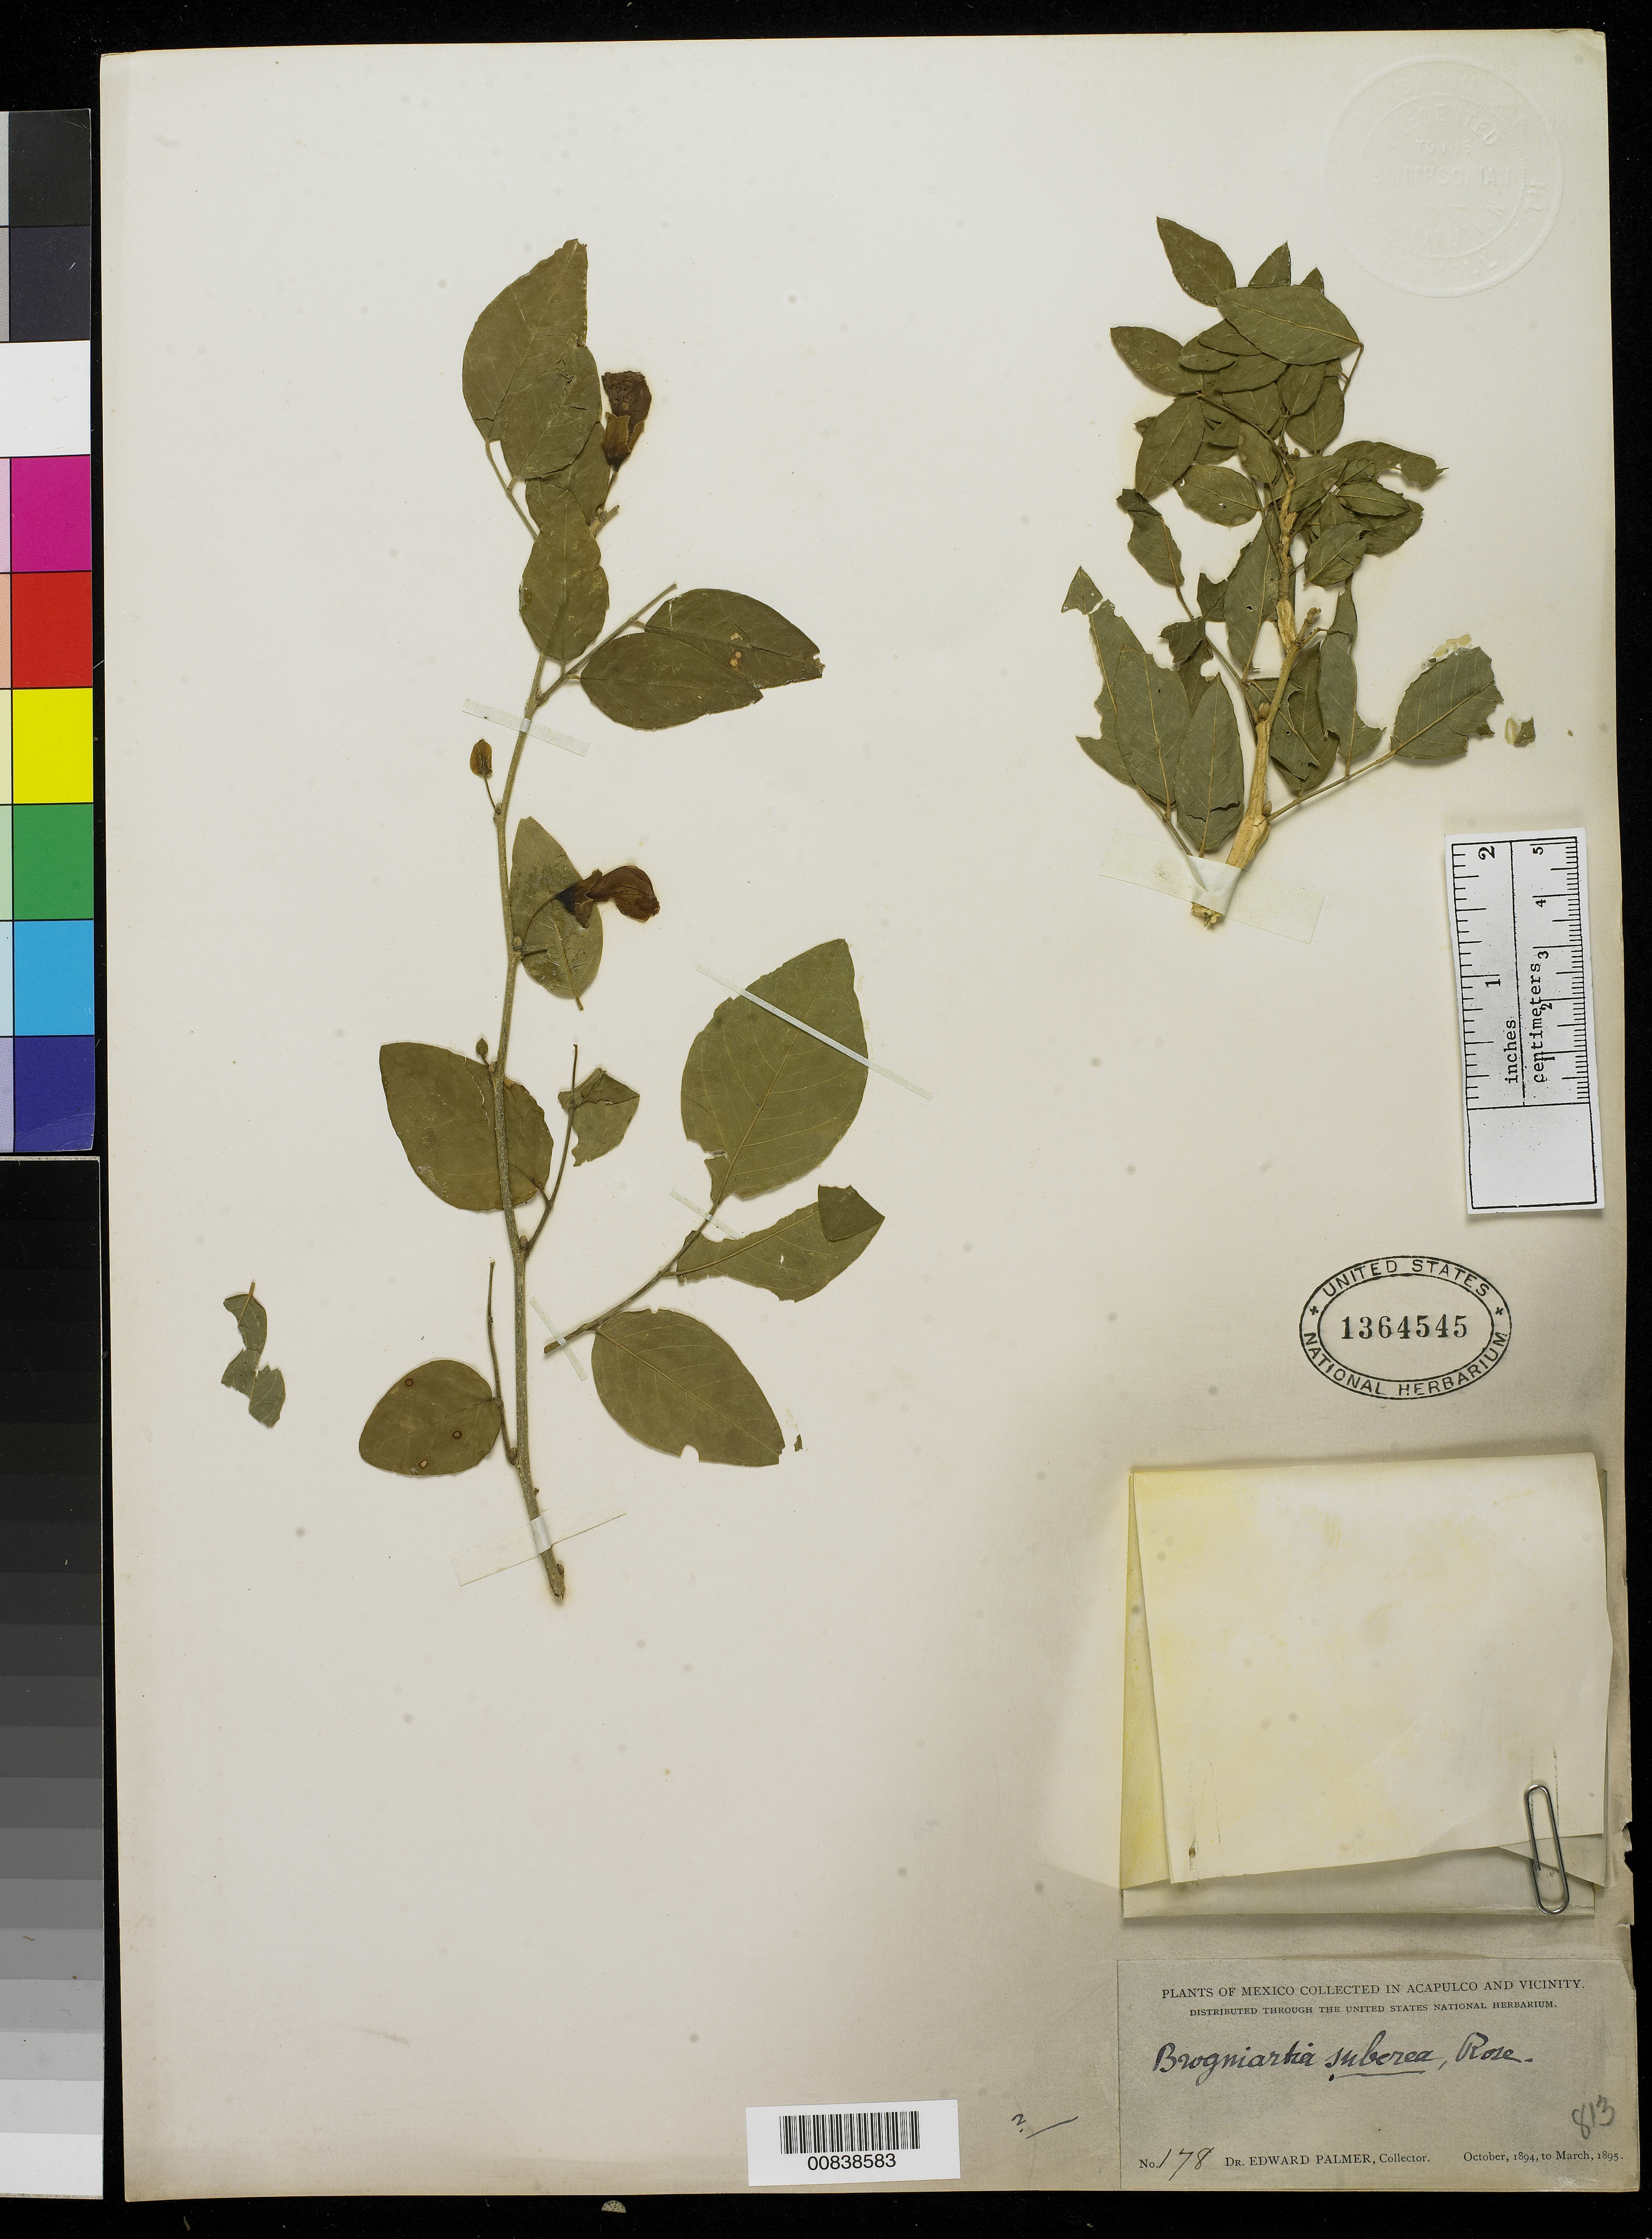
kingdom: Plantae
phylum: Tracheophyta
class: Magnoliopsida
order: Fabales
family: Fabaceae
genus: Brongniartia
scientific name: Brongniartia suberea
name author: Rose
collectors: E. Palmer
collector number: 178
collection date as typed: Oct 1894 to -- Mar 1895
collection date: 1894-10/1895-03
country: Mexico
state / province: Guerrero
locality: Acapulco, Guerrero and vicinity.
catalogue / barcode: US 1364545